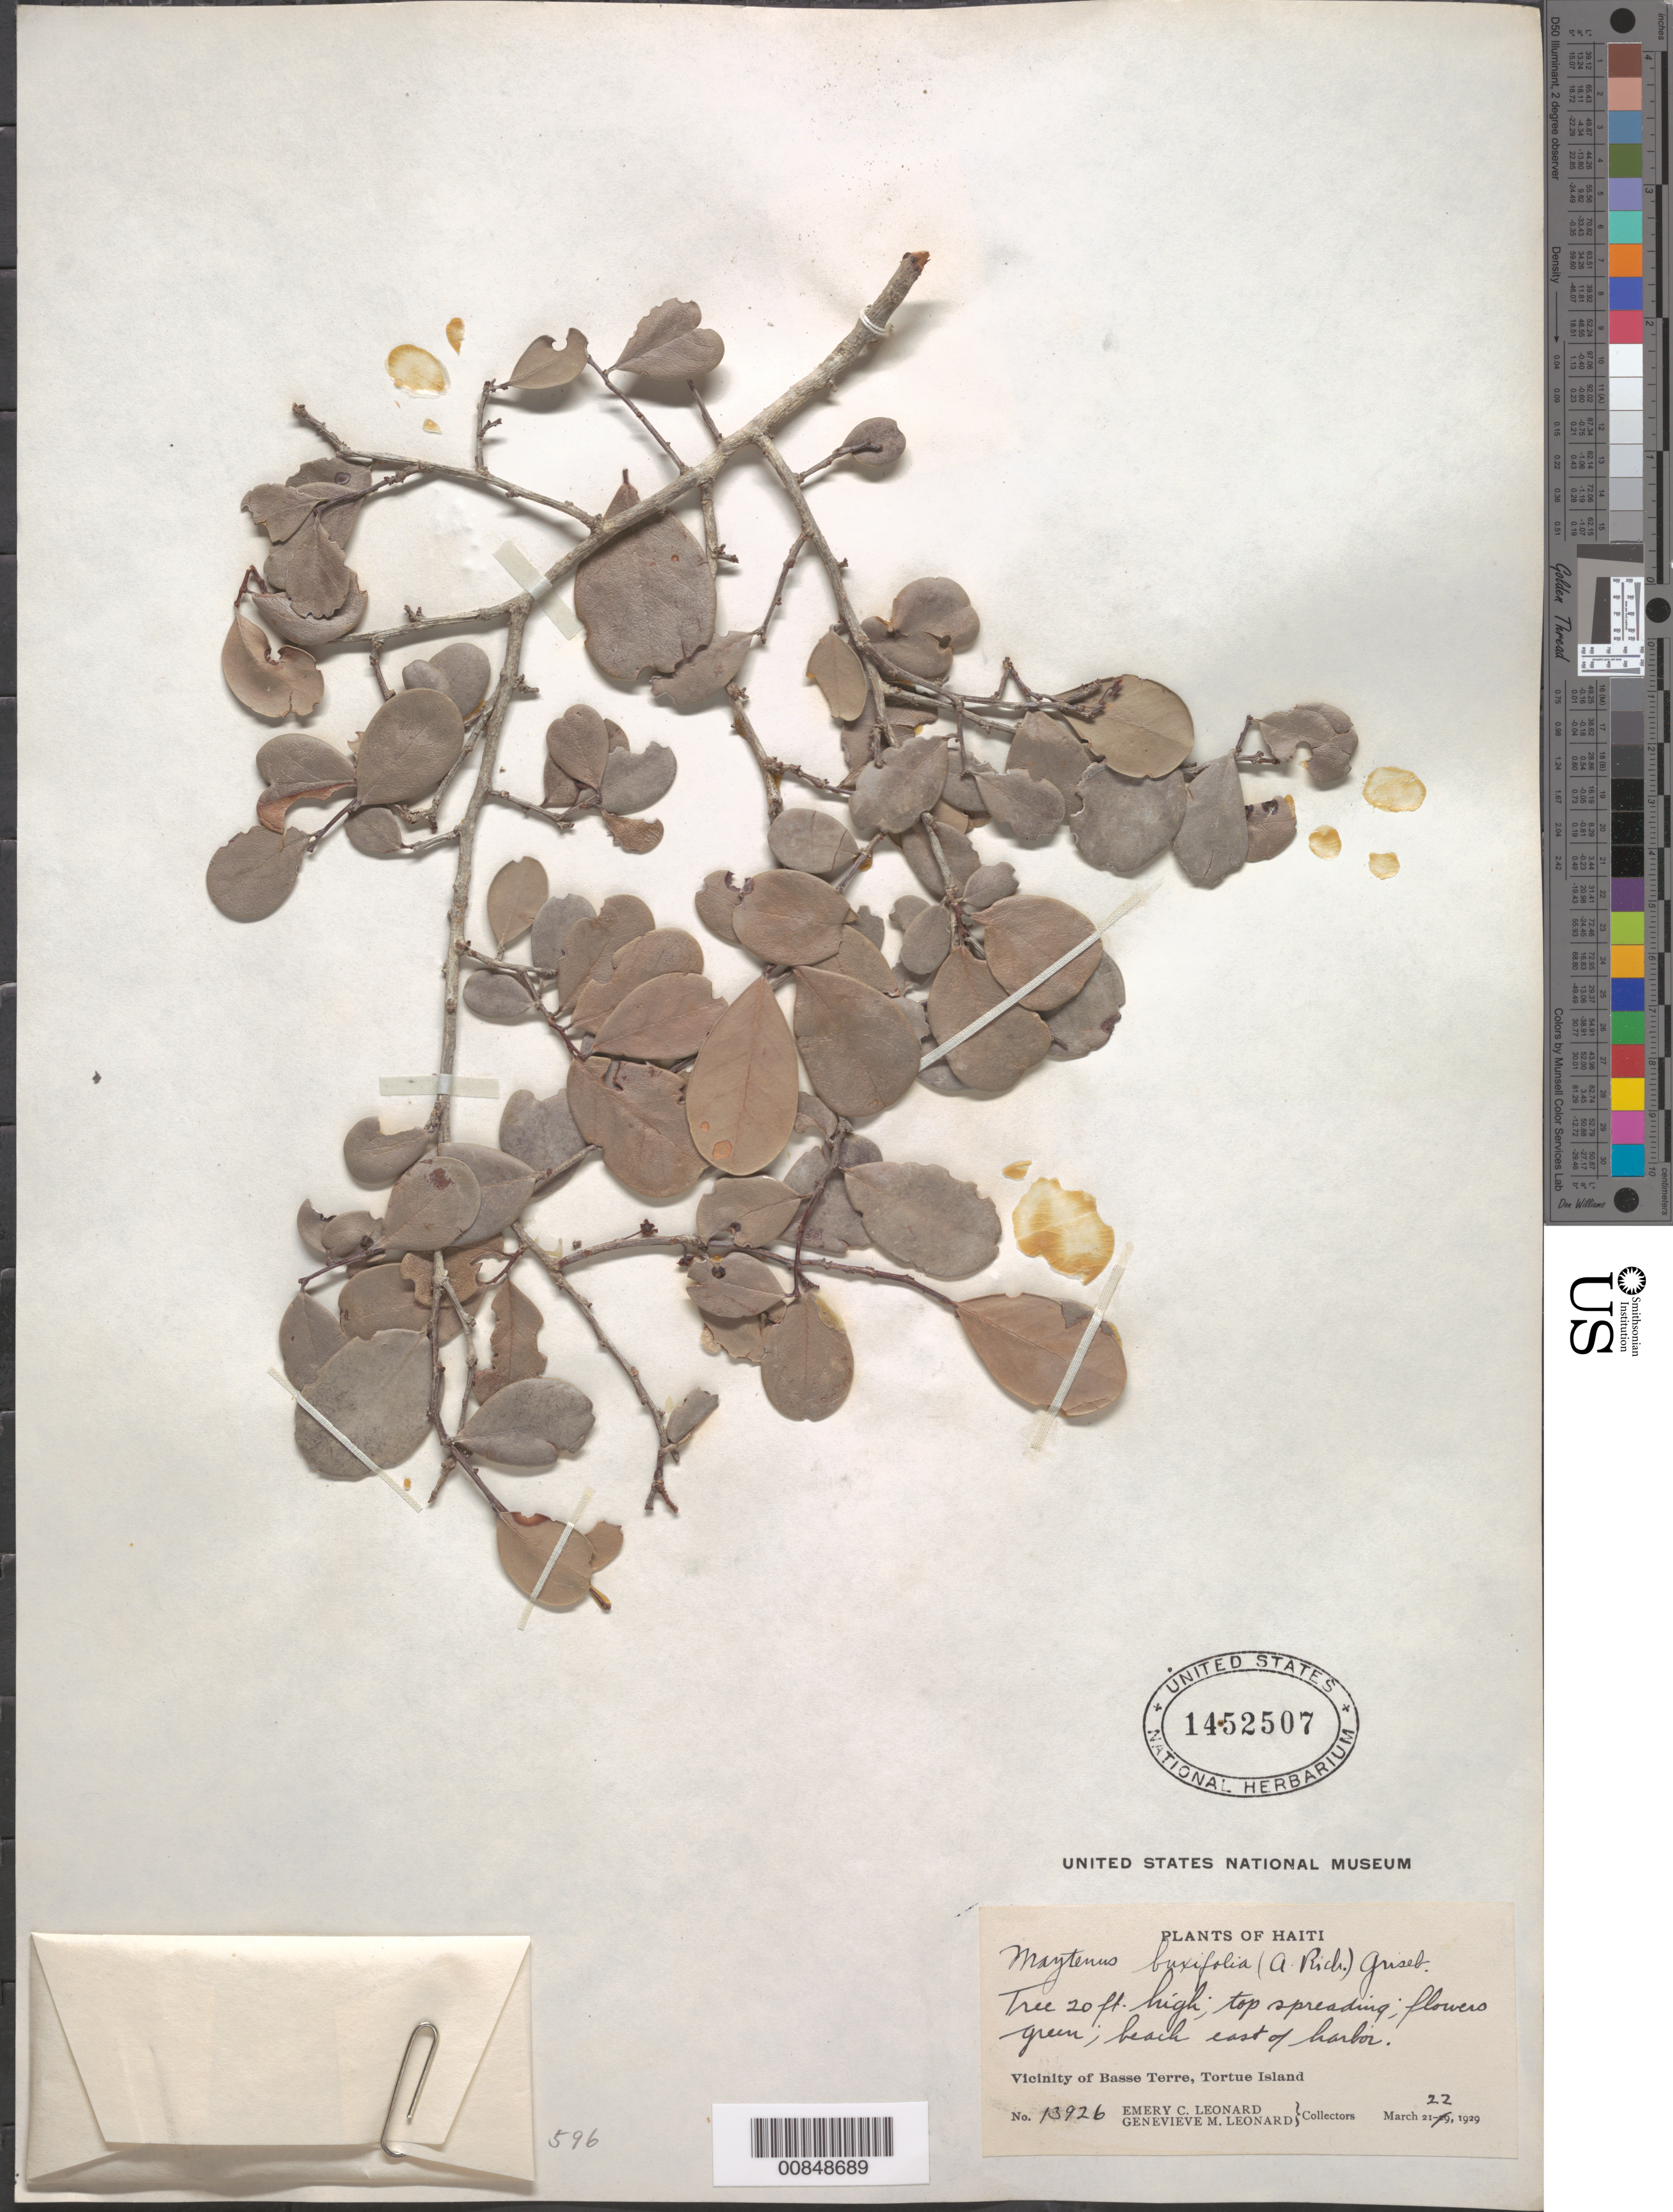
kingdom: Plantae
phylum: Tracheophyta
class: Magnoliopsida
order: Celastrales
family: Celastraceae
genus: Maytenus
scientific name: Maytenus buxifolia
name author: (A. Rich.) Griseb.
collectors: E. C. Leonard & G. M. Leonard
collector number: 13926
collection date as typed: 22 Mar 1929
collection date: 1929-03-22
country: Haiti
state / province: Nord-Ouest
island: Île de la Tortue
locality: Vicinity of Basse Terre, E of harbor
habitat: Beach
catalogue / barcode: US 1452507